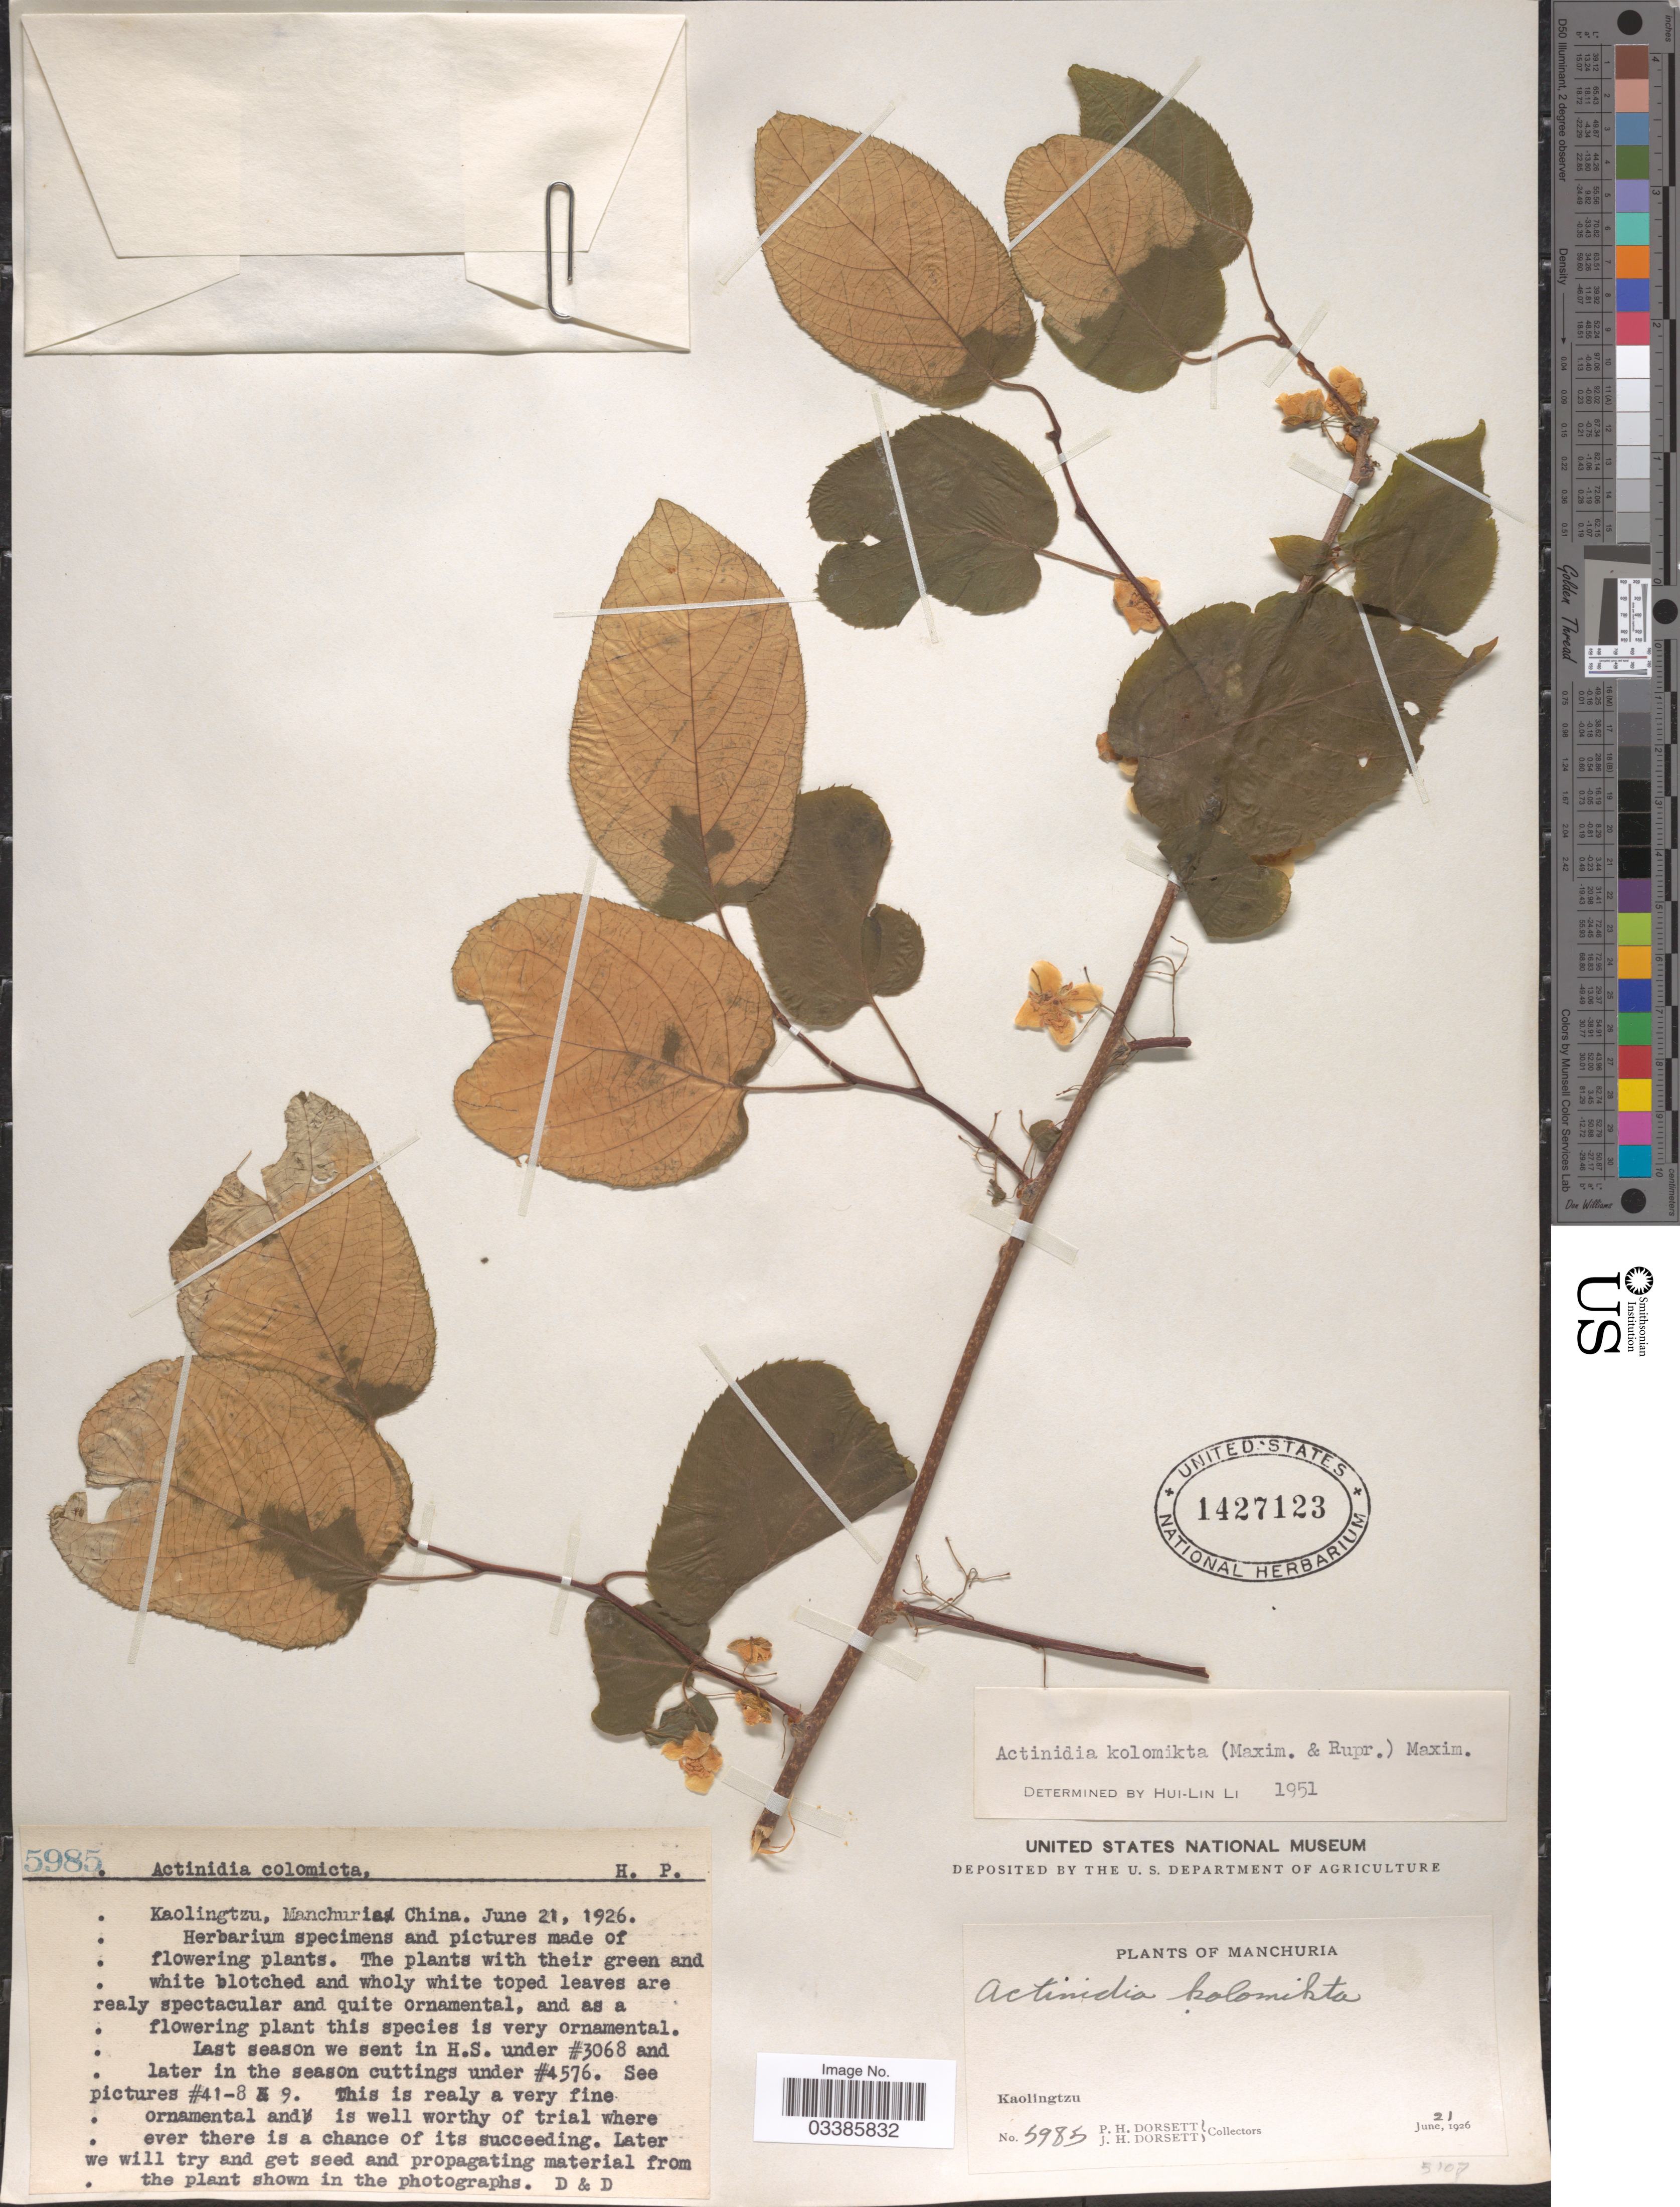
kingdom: Plantae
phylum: Tracheophyta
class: Magnoliopsida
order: Ericales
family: Actinidiaceae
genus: Actinidia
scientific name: Actinidia kolomikta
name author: (Rupr. & Maxim.) Maxim.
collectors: P. H. Dorsett & J. Dorsett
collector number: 5985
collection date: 1926-06-21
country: China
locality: Manchuria. Kaolingtzu.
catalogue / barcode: US 1427123